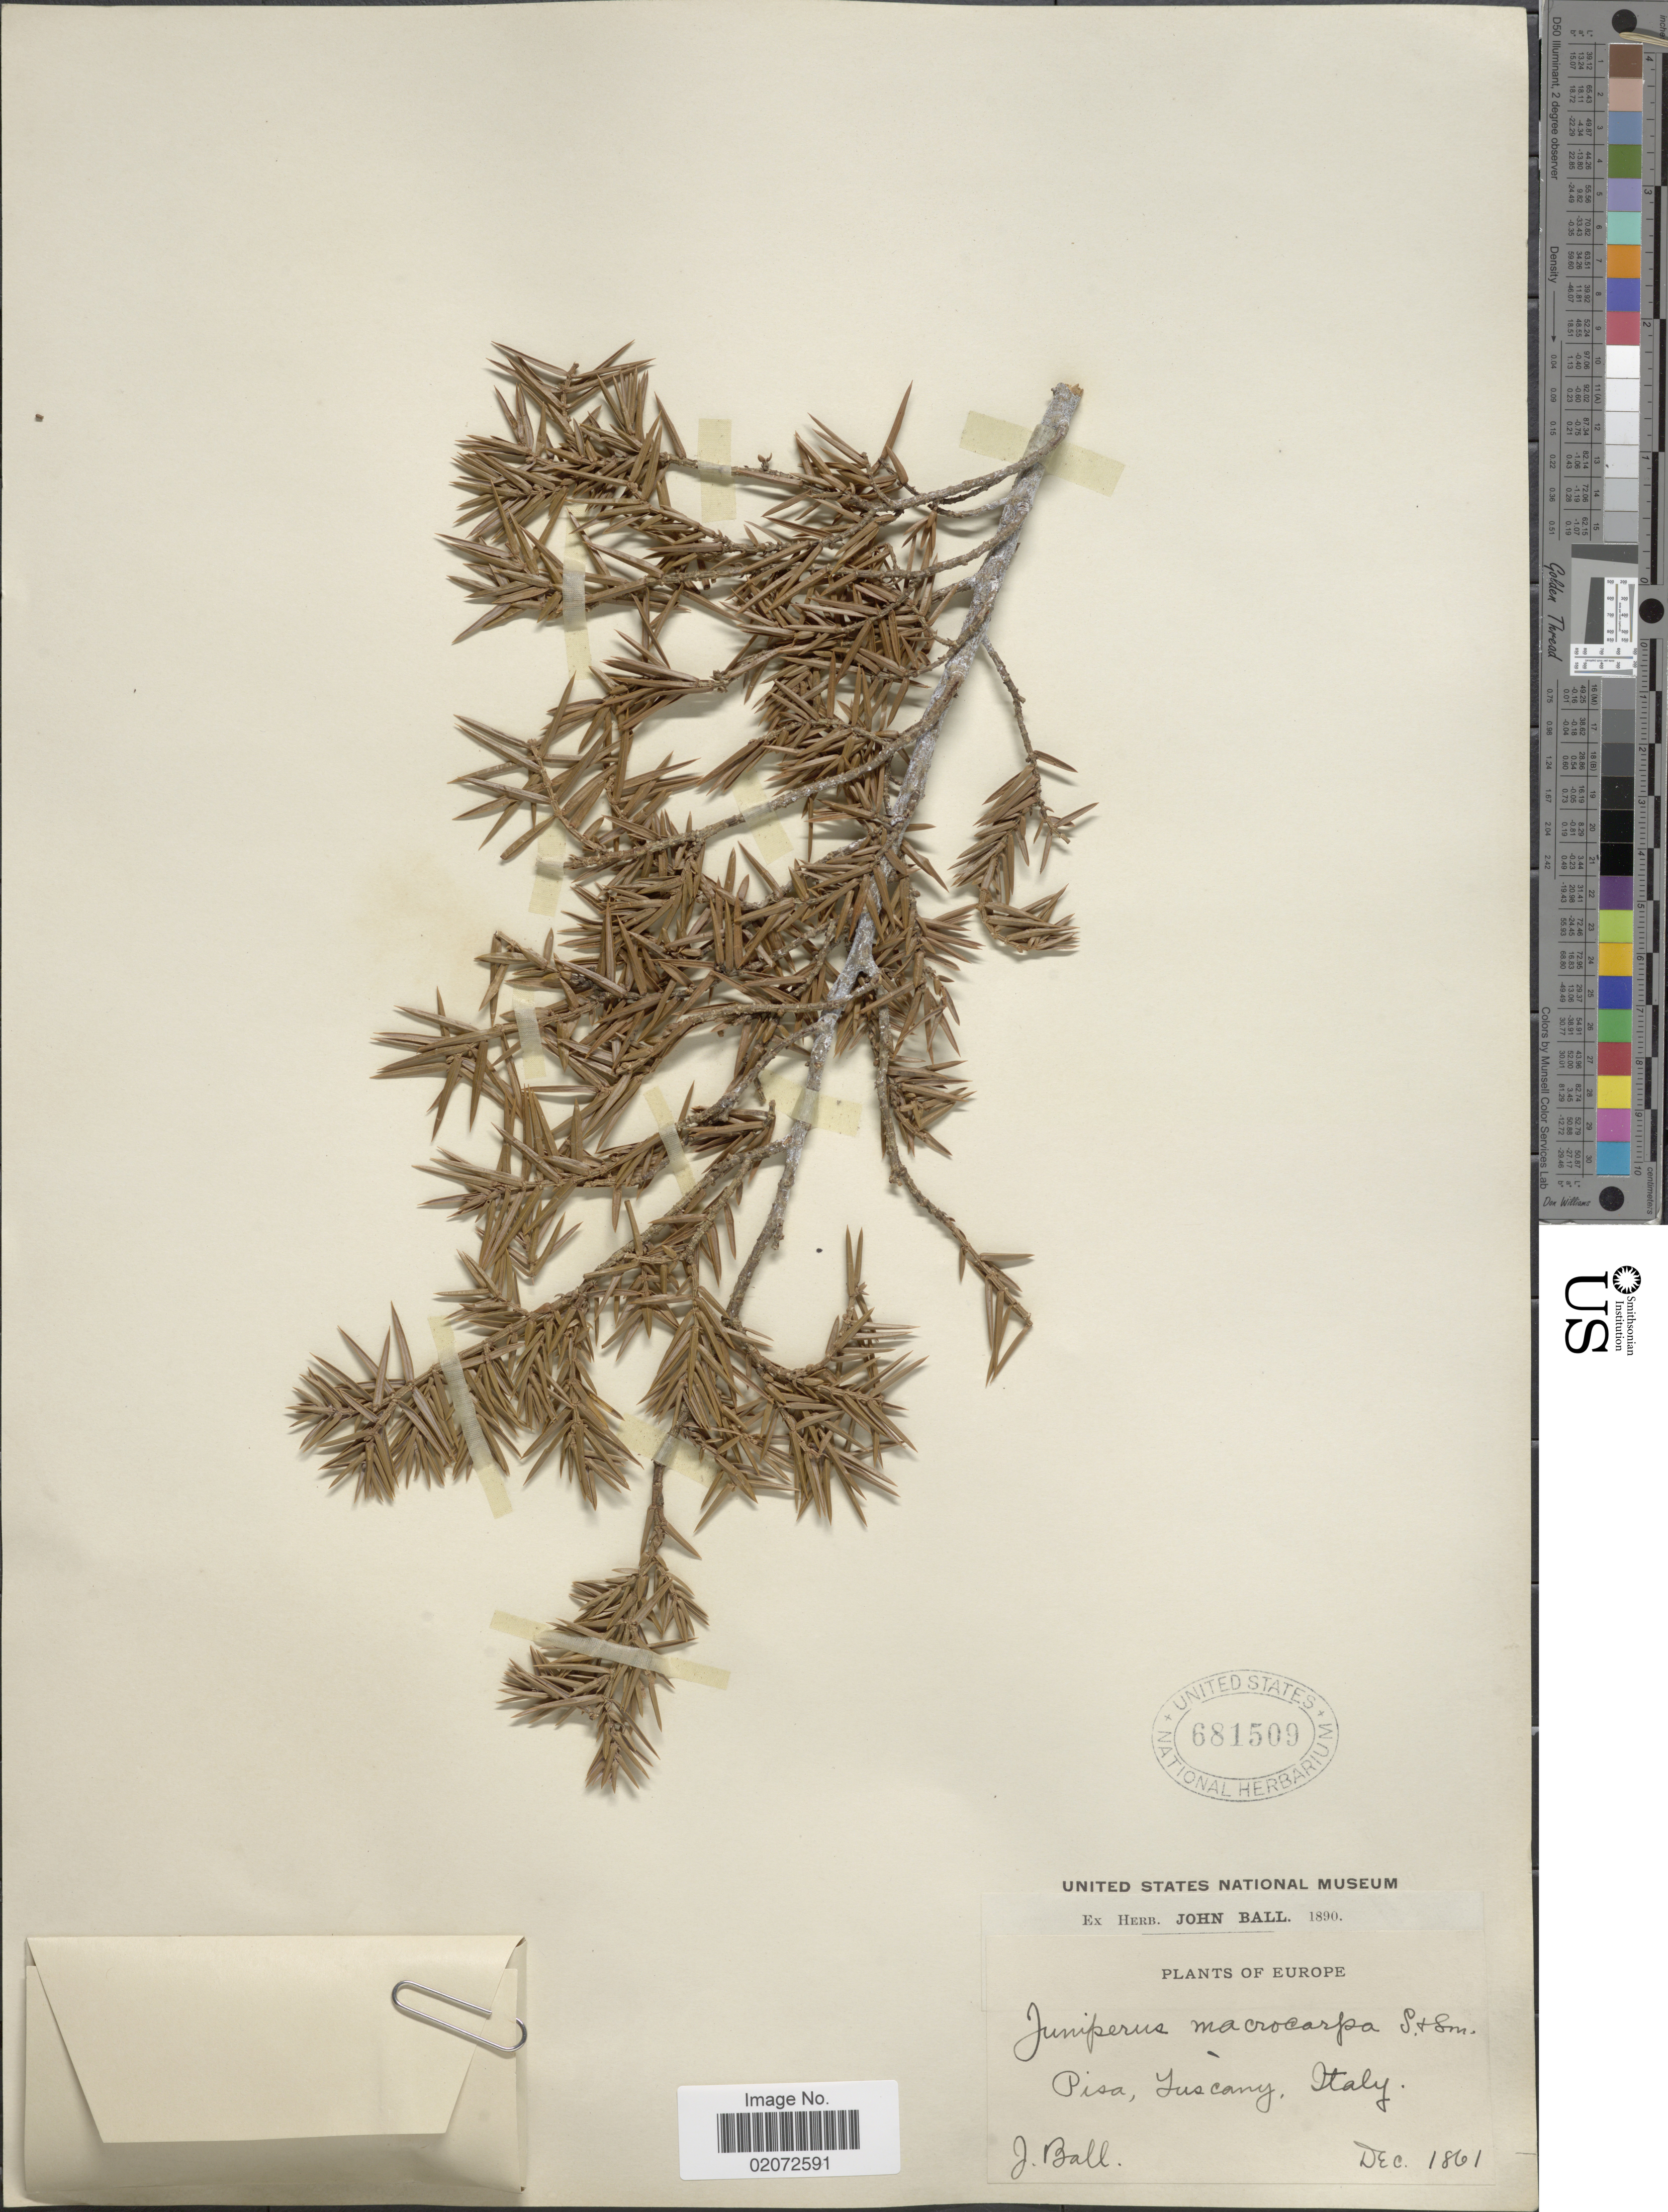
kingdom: Plantae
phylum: Tracheophyta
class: Pinopsida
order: Pinales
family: Cupressaceae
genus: Juniperus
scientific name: Juniperus macrocarpa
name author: Sibth. & Sm.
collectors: J. Ball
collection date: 1861-12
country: Italy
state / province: Tuscany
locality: Pisa, Tuscany, Italy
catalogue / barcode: US 681509